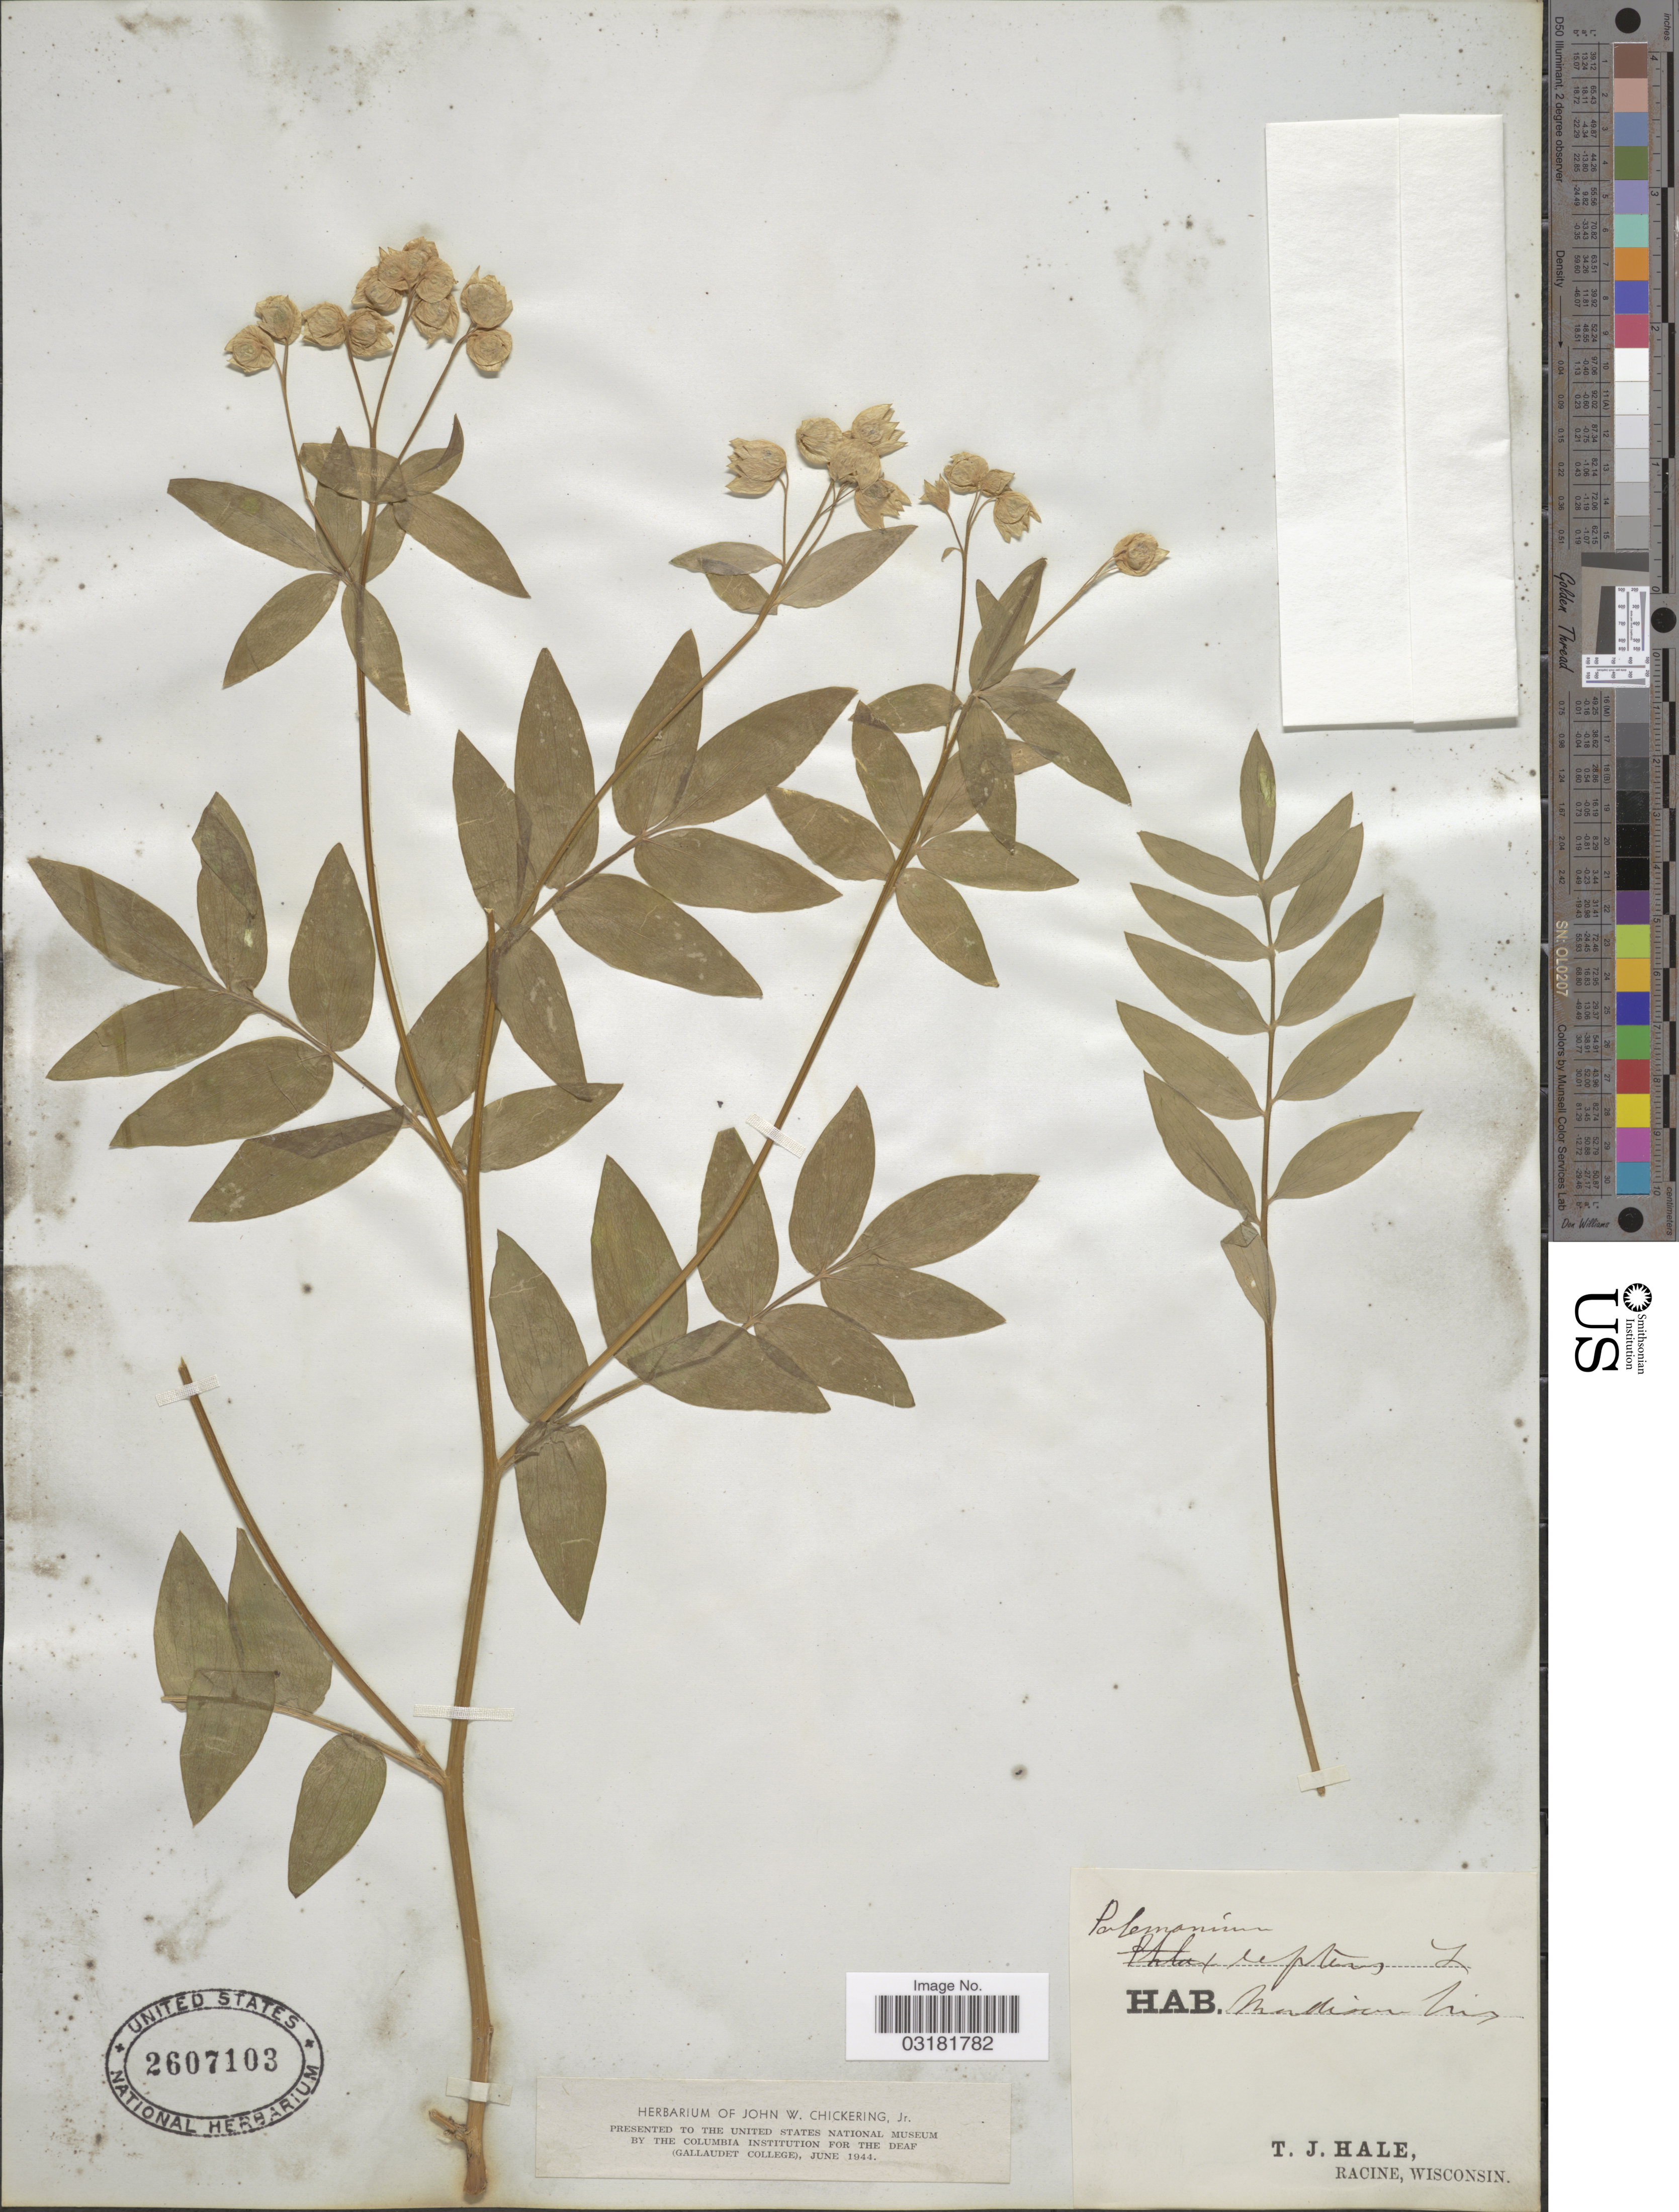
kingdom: Plantae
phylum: Tracheophyta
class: Magnoliopsida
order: Ericales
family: Polemoniaceae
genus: Polemonium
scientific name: Polemonium reptans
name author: L.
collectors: T. Hale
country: United States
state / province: Wisconsin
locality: Madison Wis.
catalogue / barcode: US 2607103